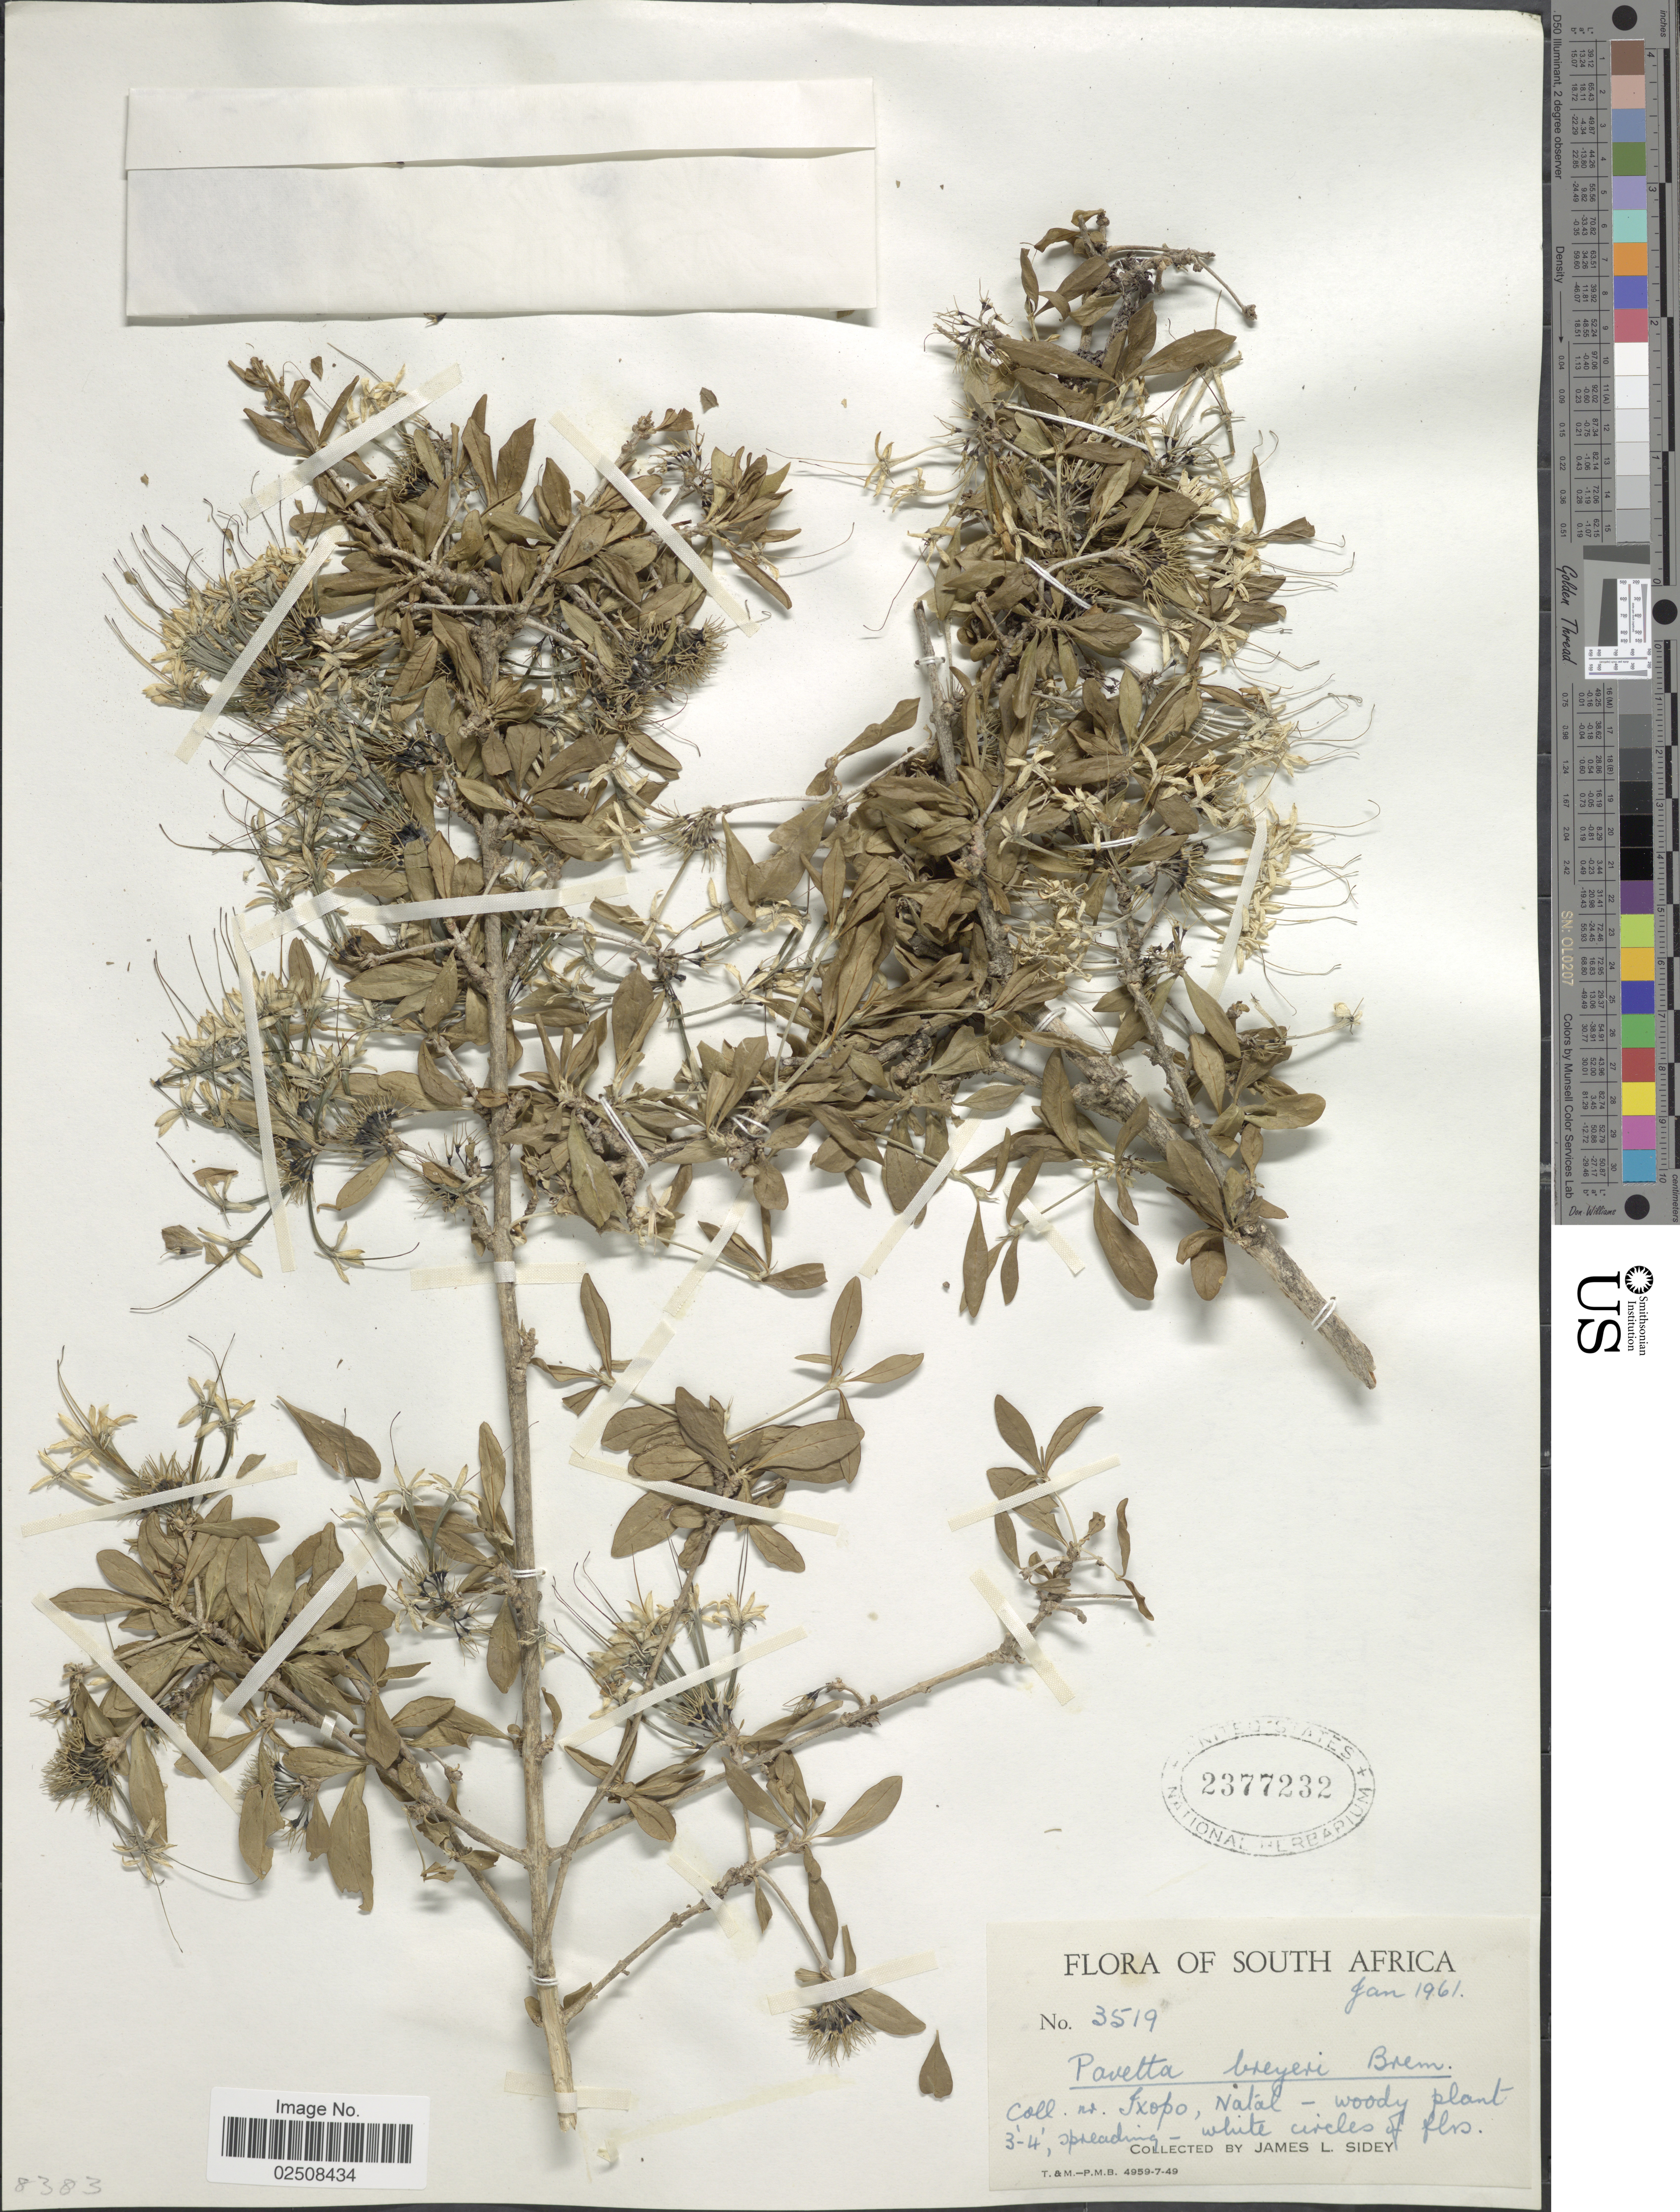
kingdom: Plantae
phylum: Tracheophyta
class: Magnoliopsida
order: Gentianales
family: Rubiaceae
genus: Pavetta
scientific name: Pavetta breyeri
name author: Bremek.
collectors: J. L. Sidey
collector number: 3519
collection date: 1961-01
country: South Africa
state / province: KwaZulu-Natal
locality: Nr. Ixopo, Natal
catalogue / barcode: US 2377232